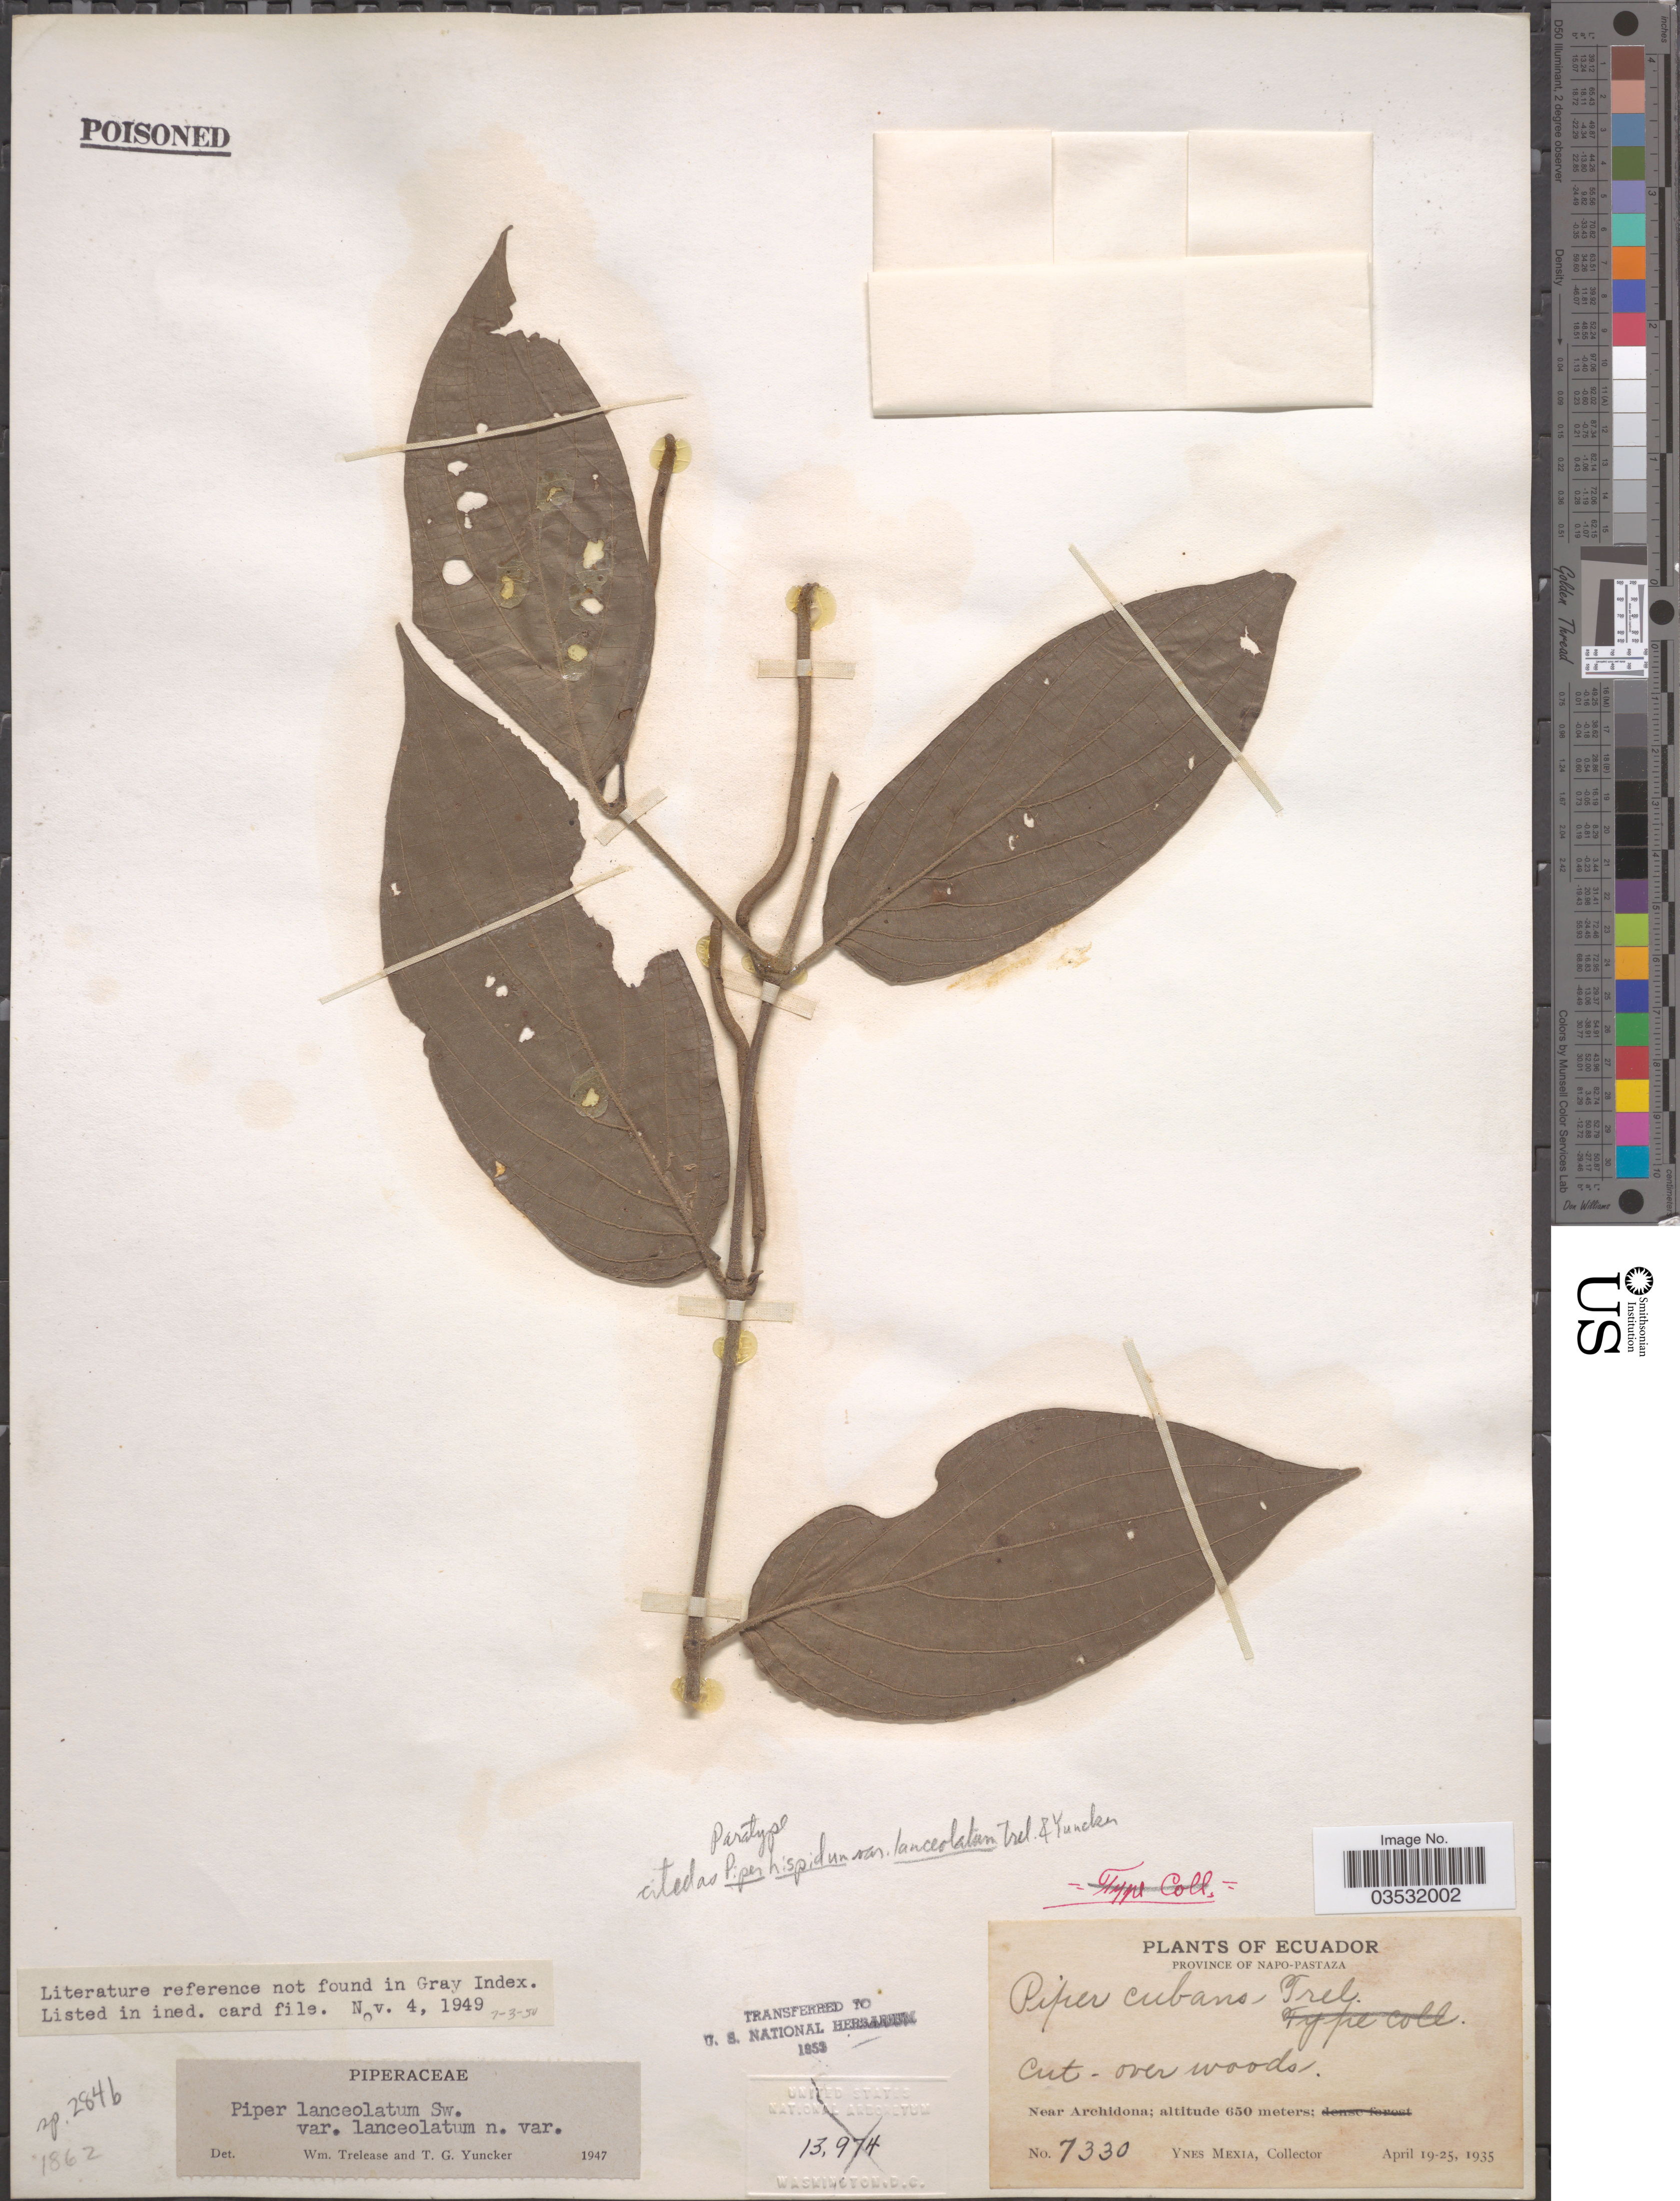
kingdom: Plantae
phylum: Tracheophyta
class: Magnoliopsida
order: Piperales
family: Piperaceae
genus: Piper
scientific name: Piper hispidum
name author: Sw.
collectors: Y. Mexia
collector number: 7330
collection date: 1935-04-19/1935-04-25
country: Ecuador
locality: Province of Napo-Pastaza. Near Archidona.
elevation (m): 650